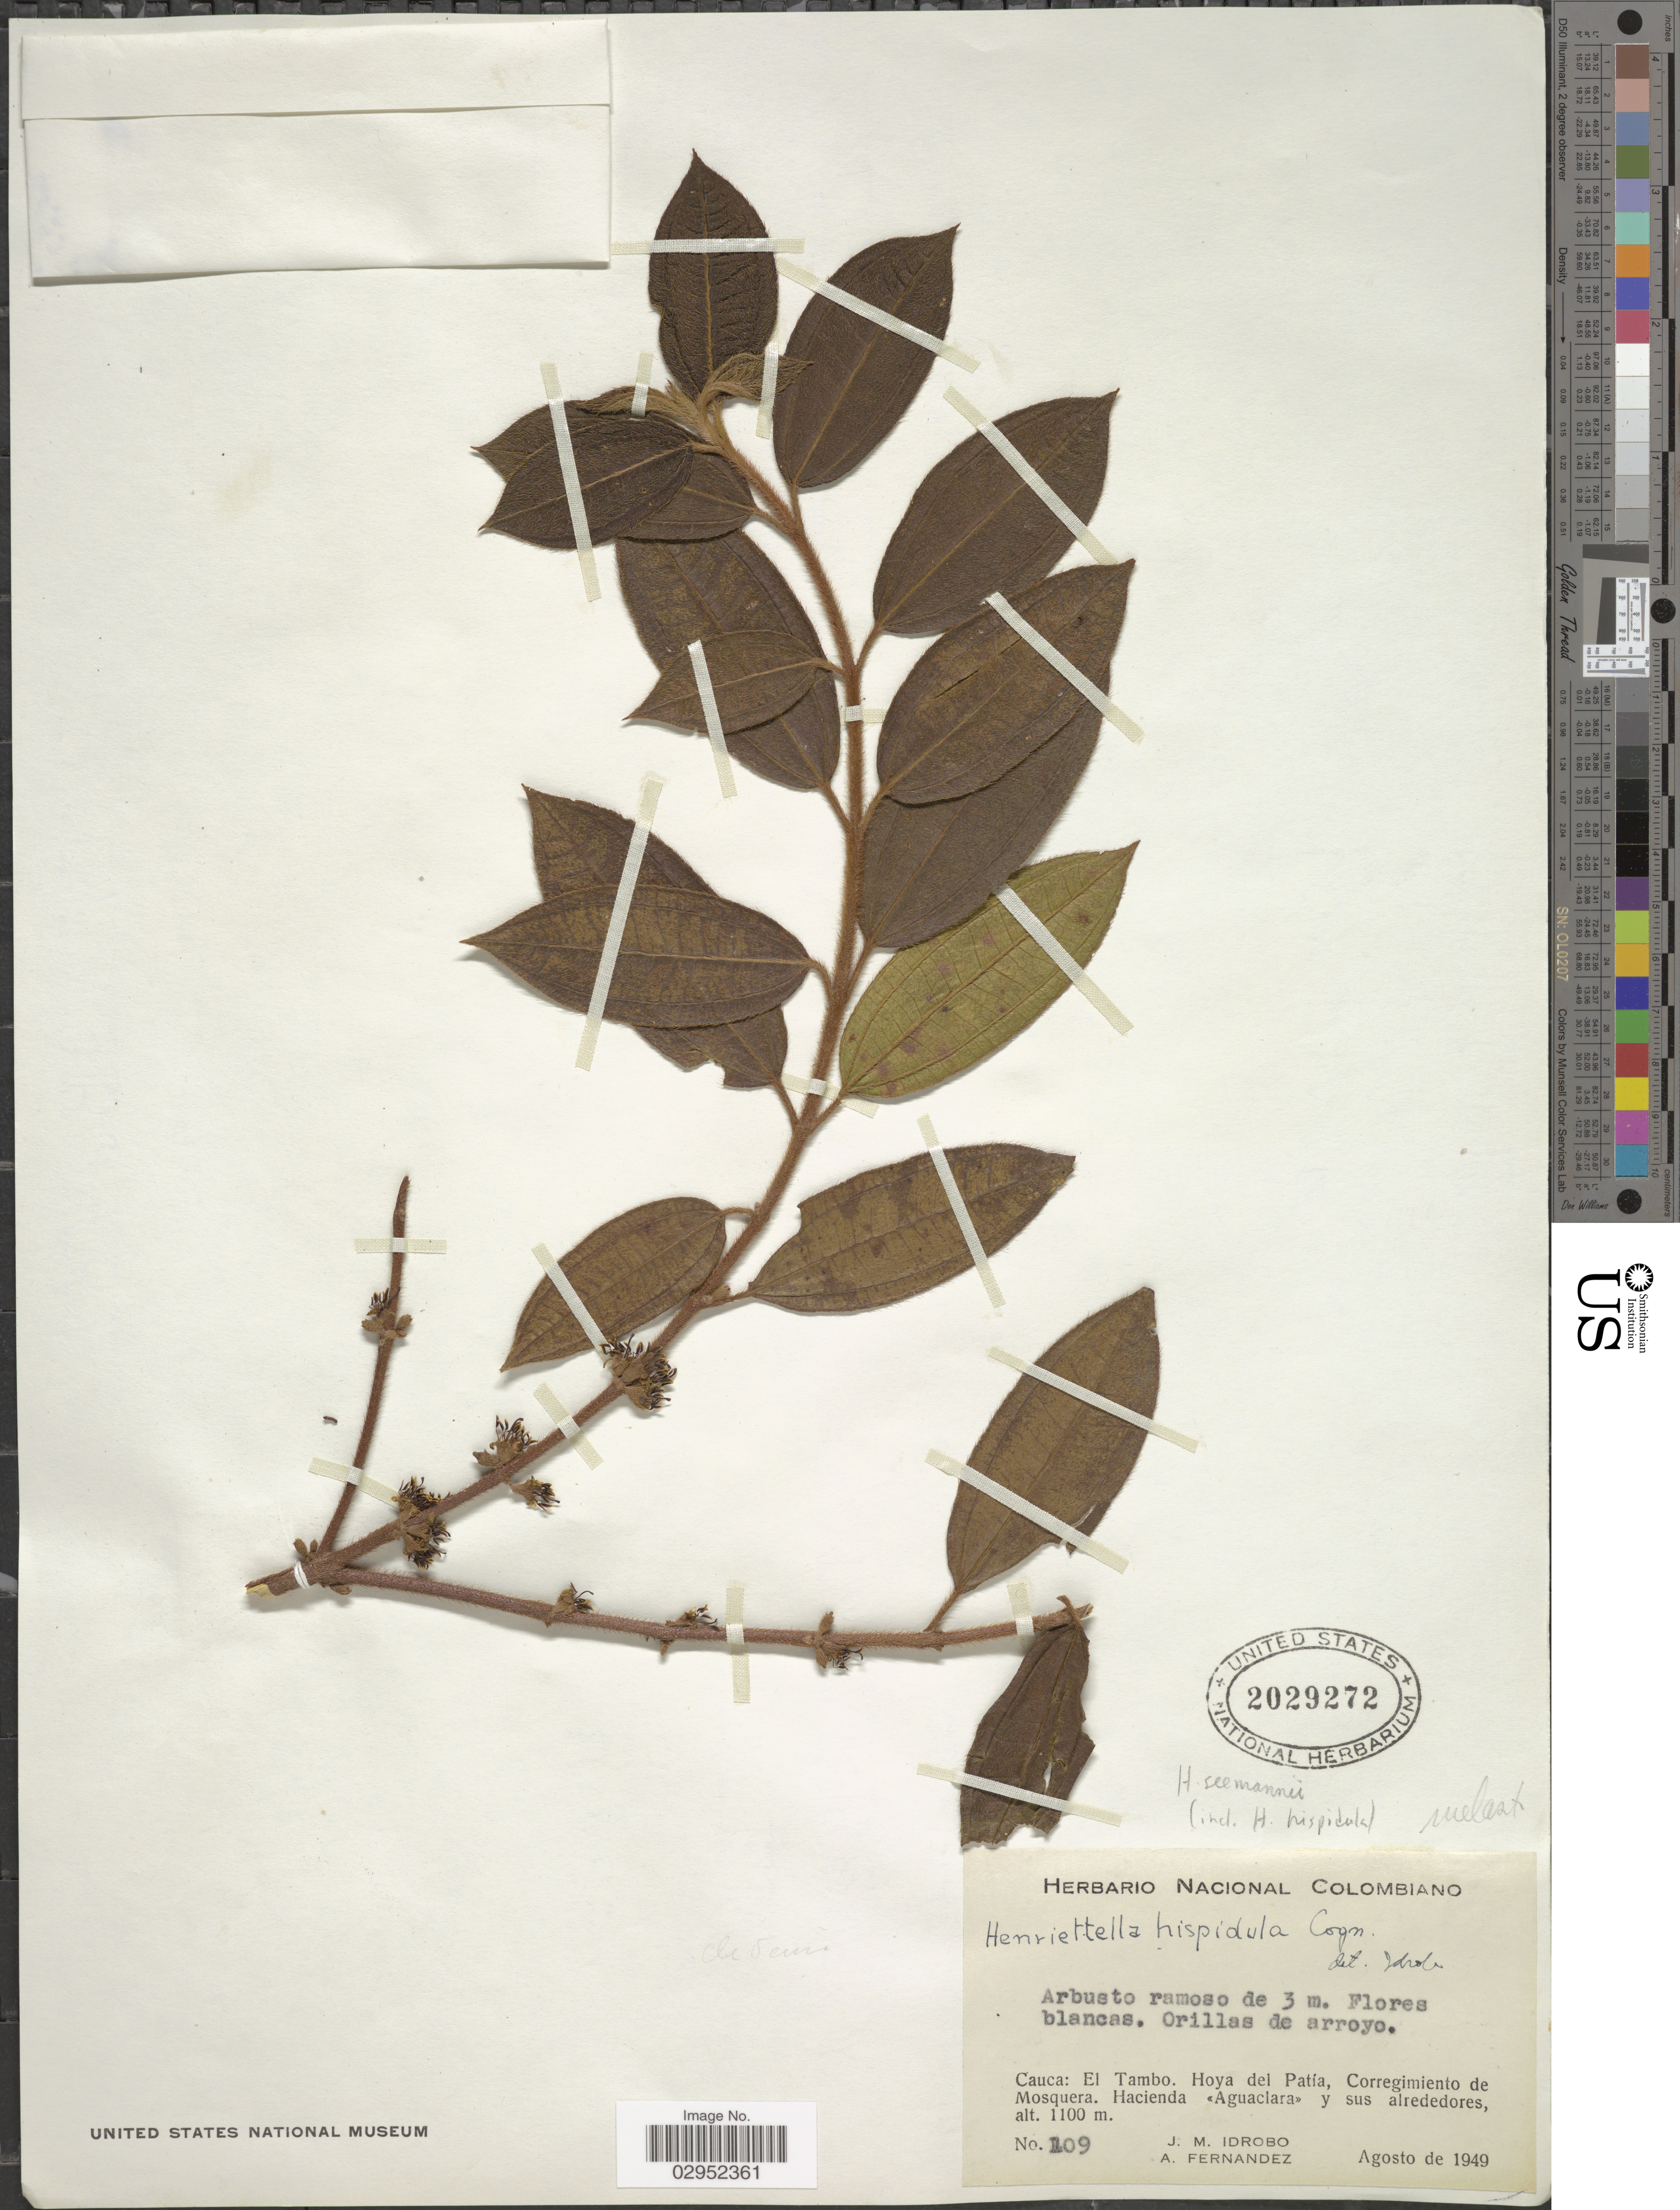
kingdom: Plantae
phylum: Tracheophyta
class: Magnoliopsida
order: Myrtales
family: Melastomataceae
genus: Henriettea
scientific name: Henriettea caudata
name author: (Gleason) Penneys et al.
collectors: J. M. Idrobo & A. Fernandez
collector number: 109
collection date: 1949-08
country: Colombia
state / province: Cauca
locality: Orillas de arroyo. El Tambo. Hoya del Patía, Corregimiento de Mosquera. Hacienda Aguaciara y sus alrededores.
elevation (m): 1100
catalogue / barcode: US 2029272